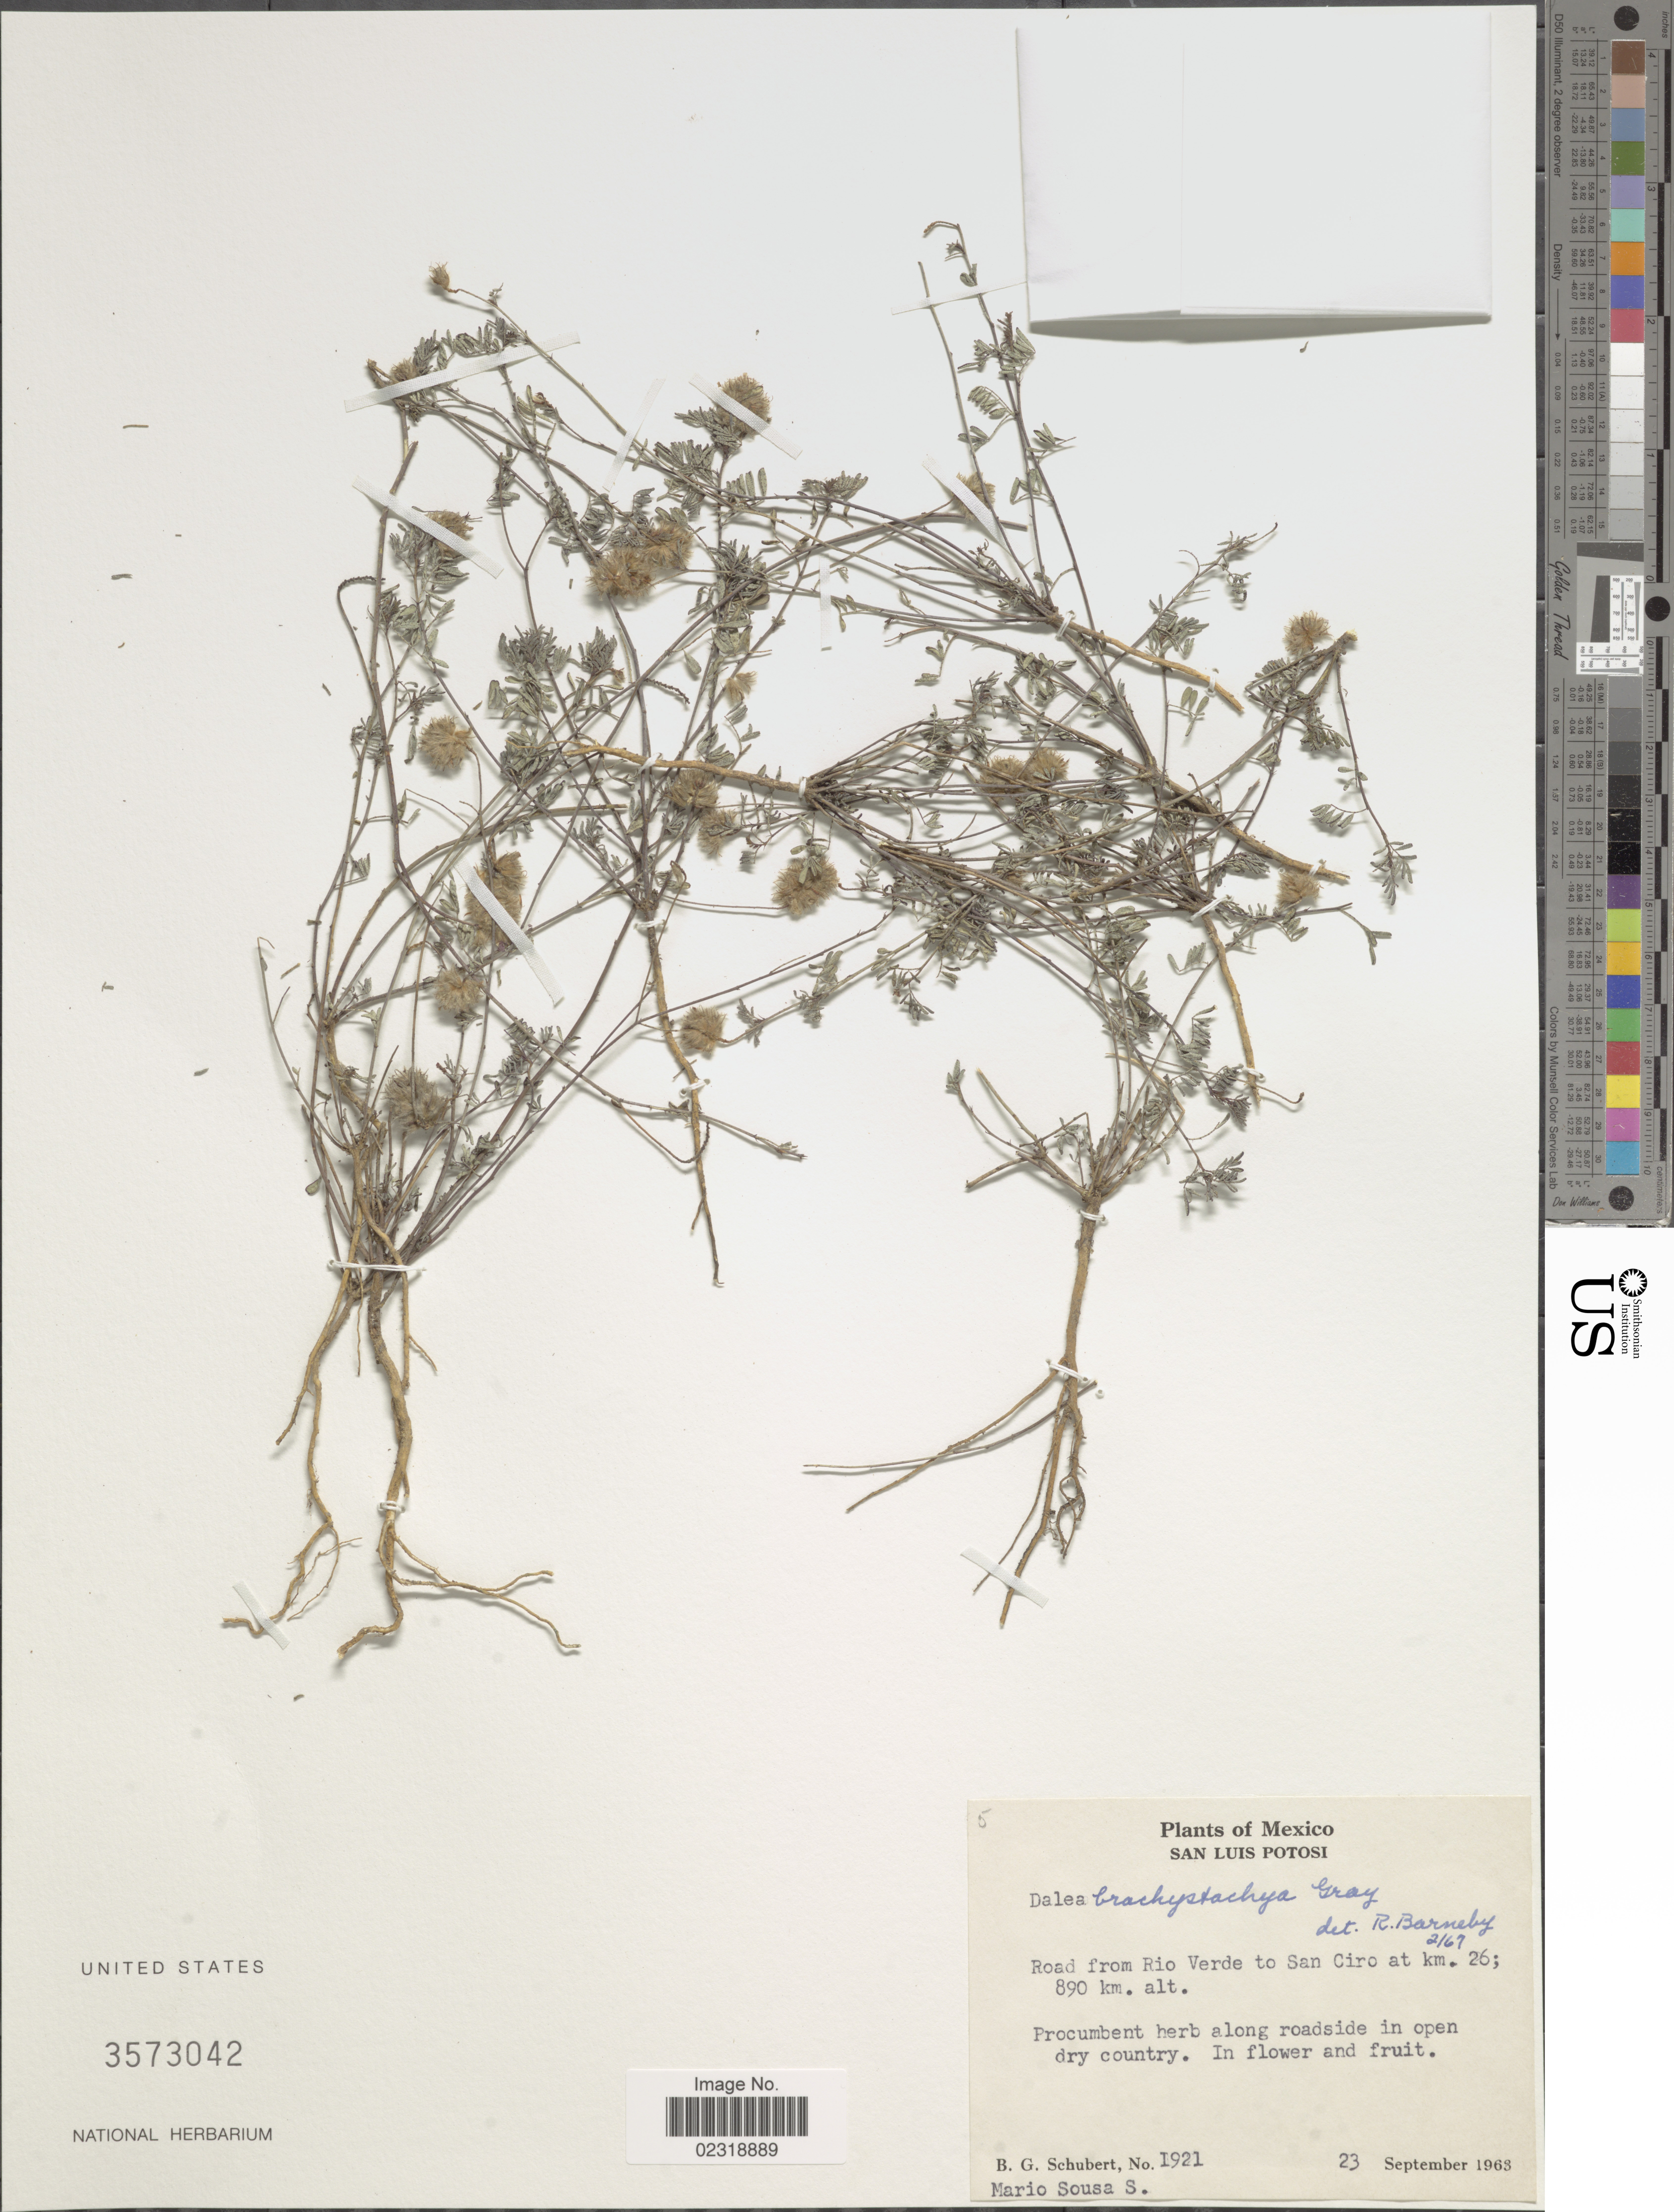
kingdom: Plantae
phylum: Tracheophyta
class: Magnoliopsida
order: Fabales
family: Fabaceae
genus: Dalea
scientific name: Dalea brachystachys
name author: A. Gray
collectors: B. Schubert & M. Sousa S.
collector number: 1921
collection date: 1963-09-23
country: Mexico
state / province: San Luis Potosí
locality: Road from Rio Verde to San Circo at km. 26; 890 km, along roadside.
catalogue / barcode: US 3573042